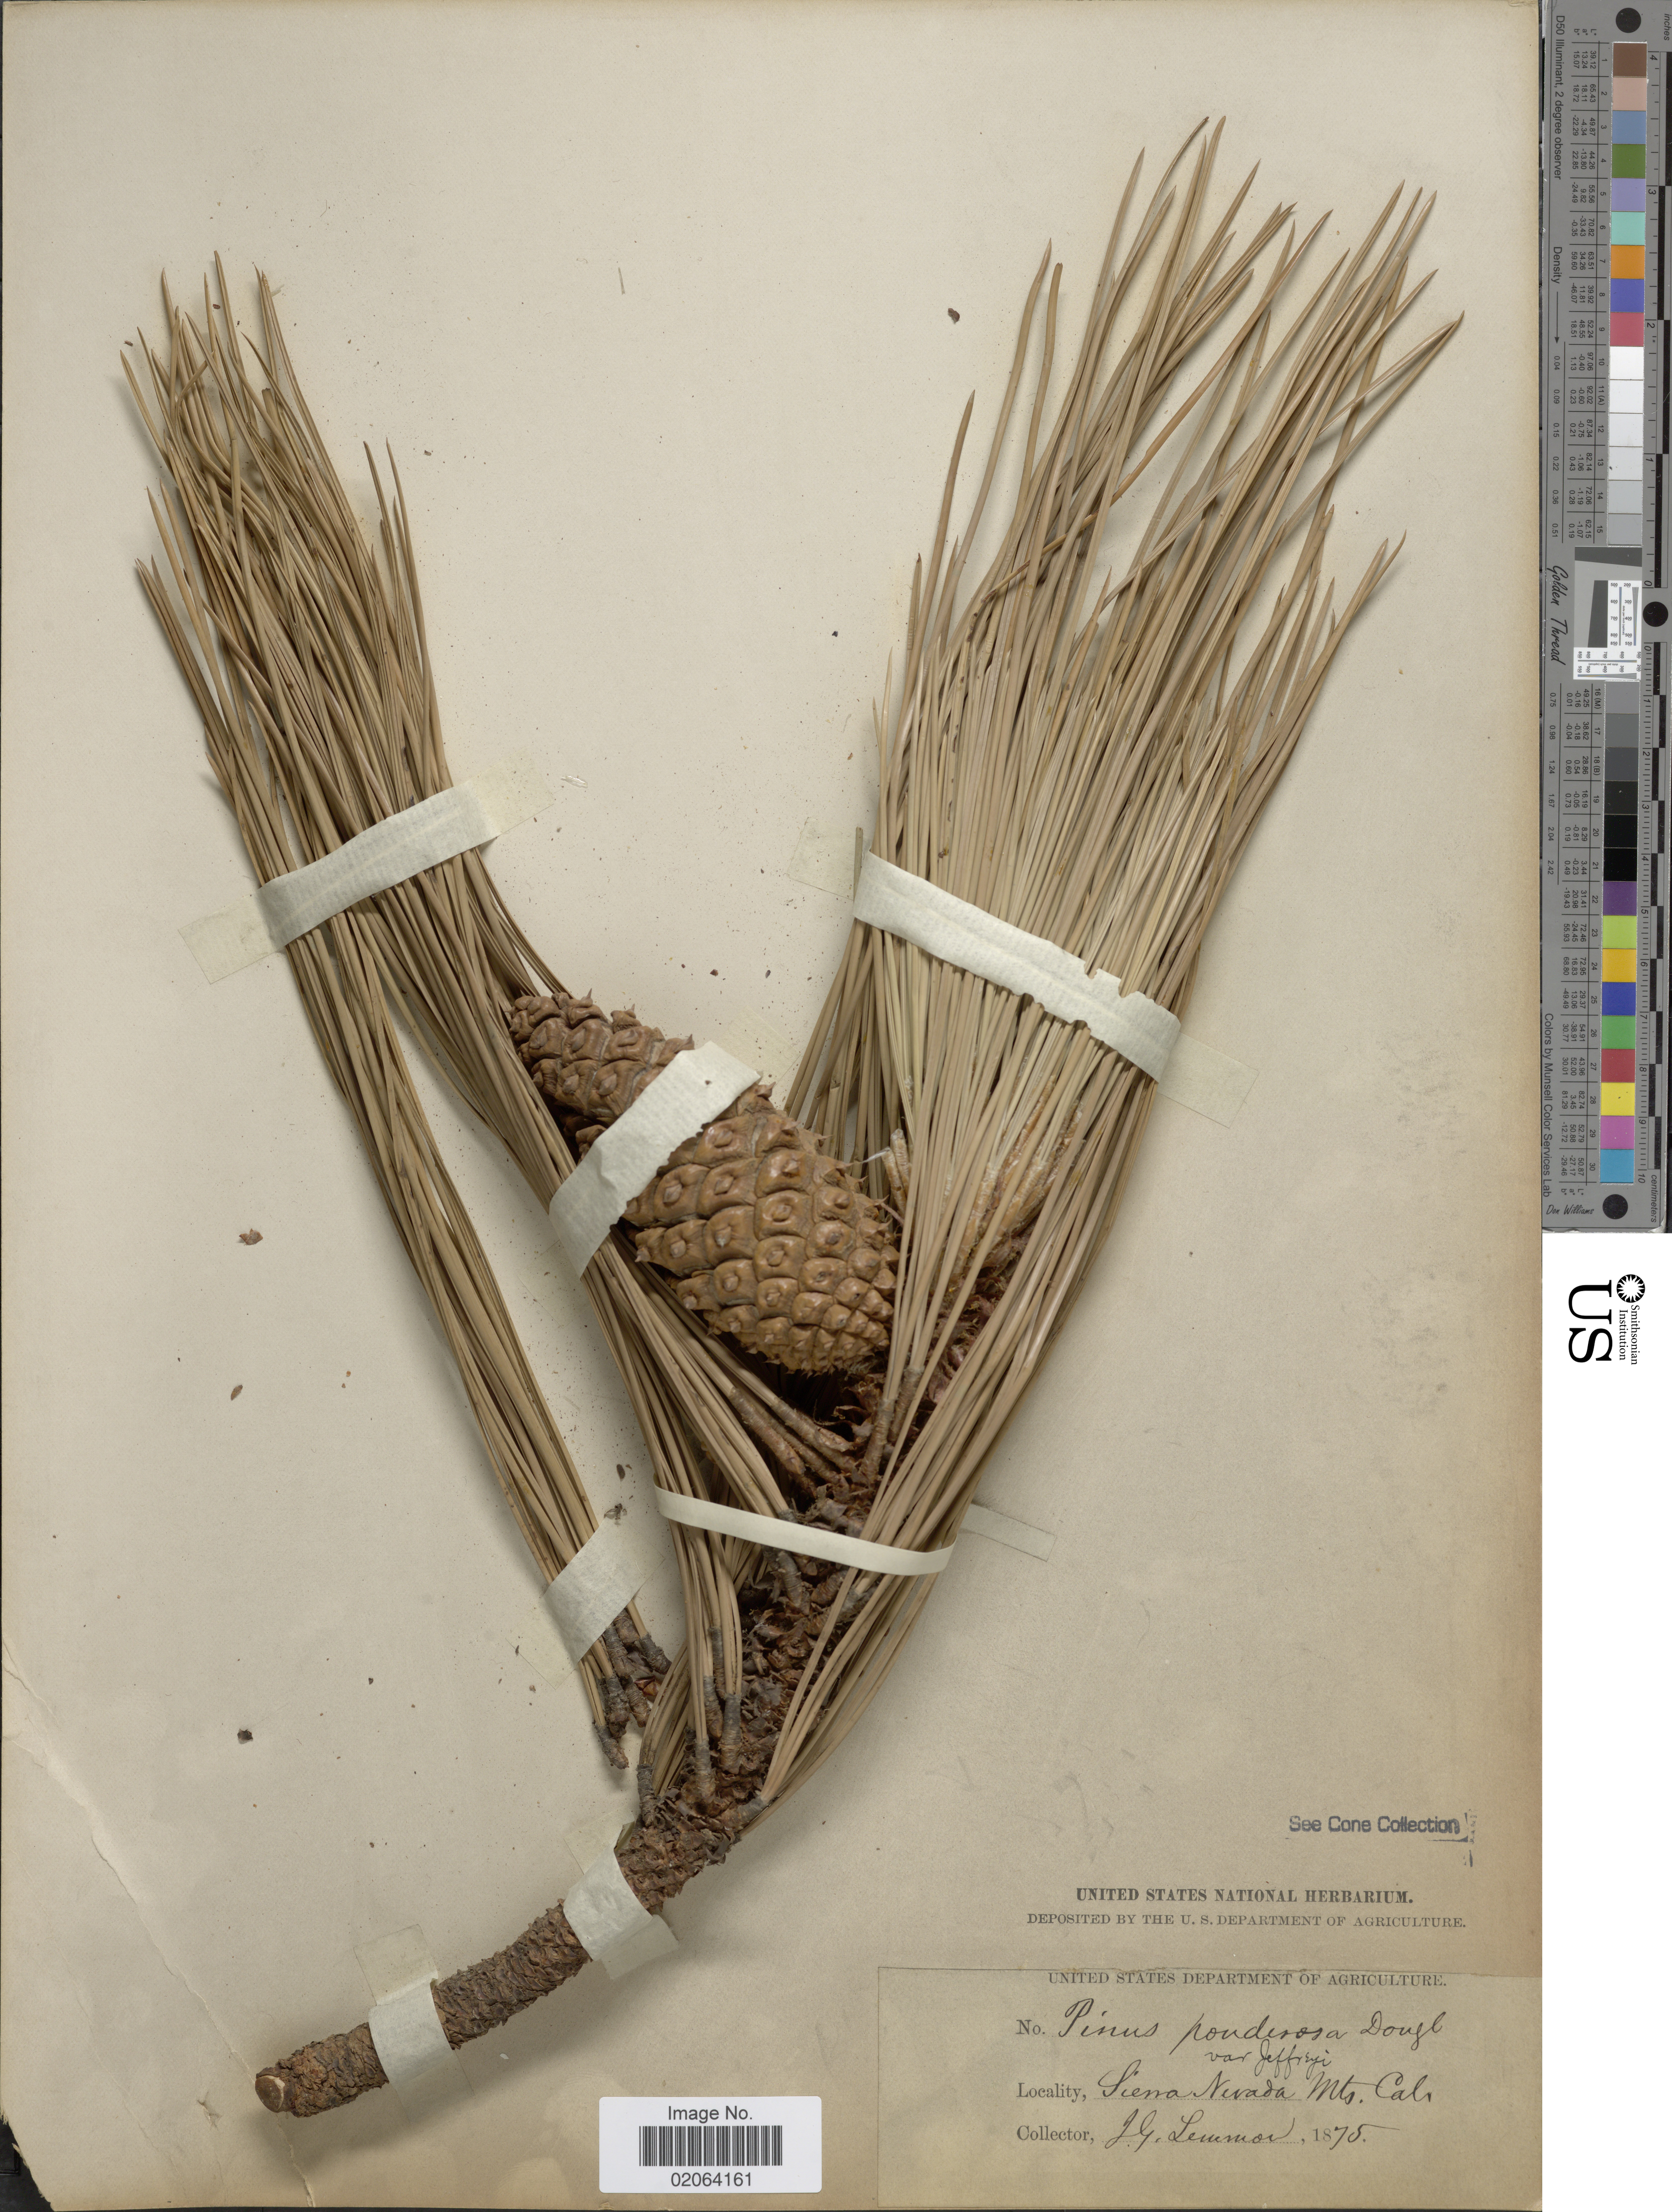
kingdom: Plantae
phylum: Tracheophyta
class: Pinopsida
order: Pinales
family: Pinaceae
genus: Pinus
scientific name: Pinus jeffreyi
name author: Balf.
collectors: J. Lemmon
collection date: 1875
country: United States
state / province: California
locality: Sierra Nevada Mts.